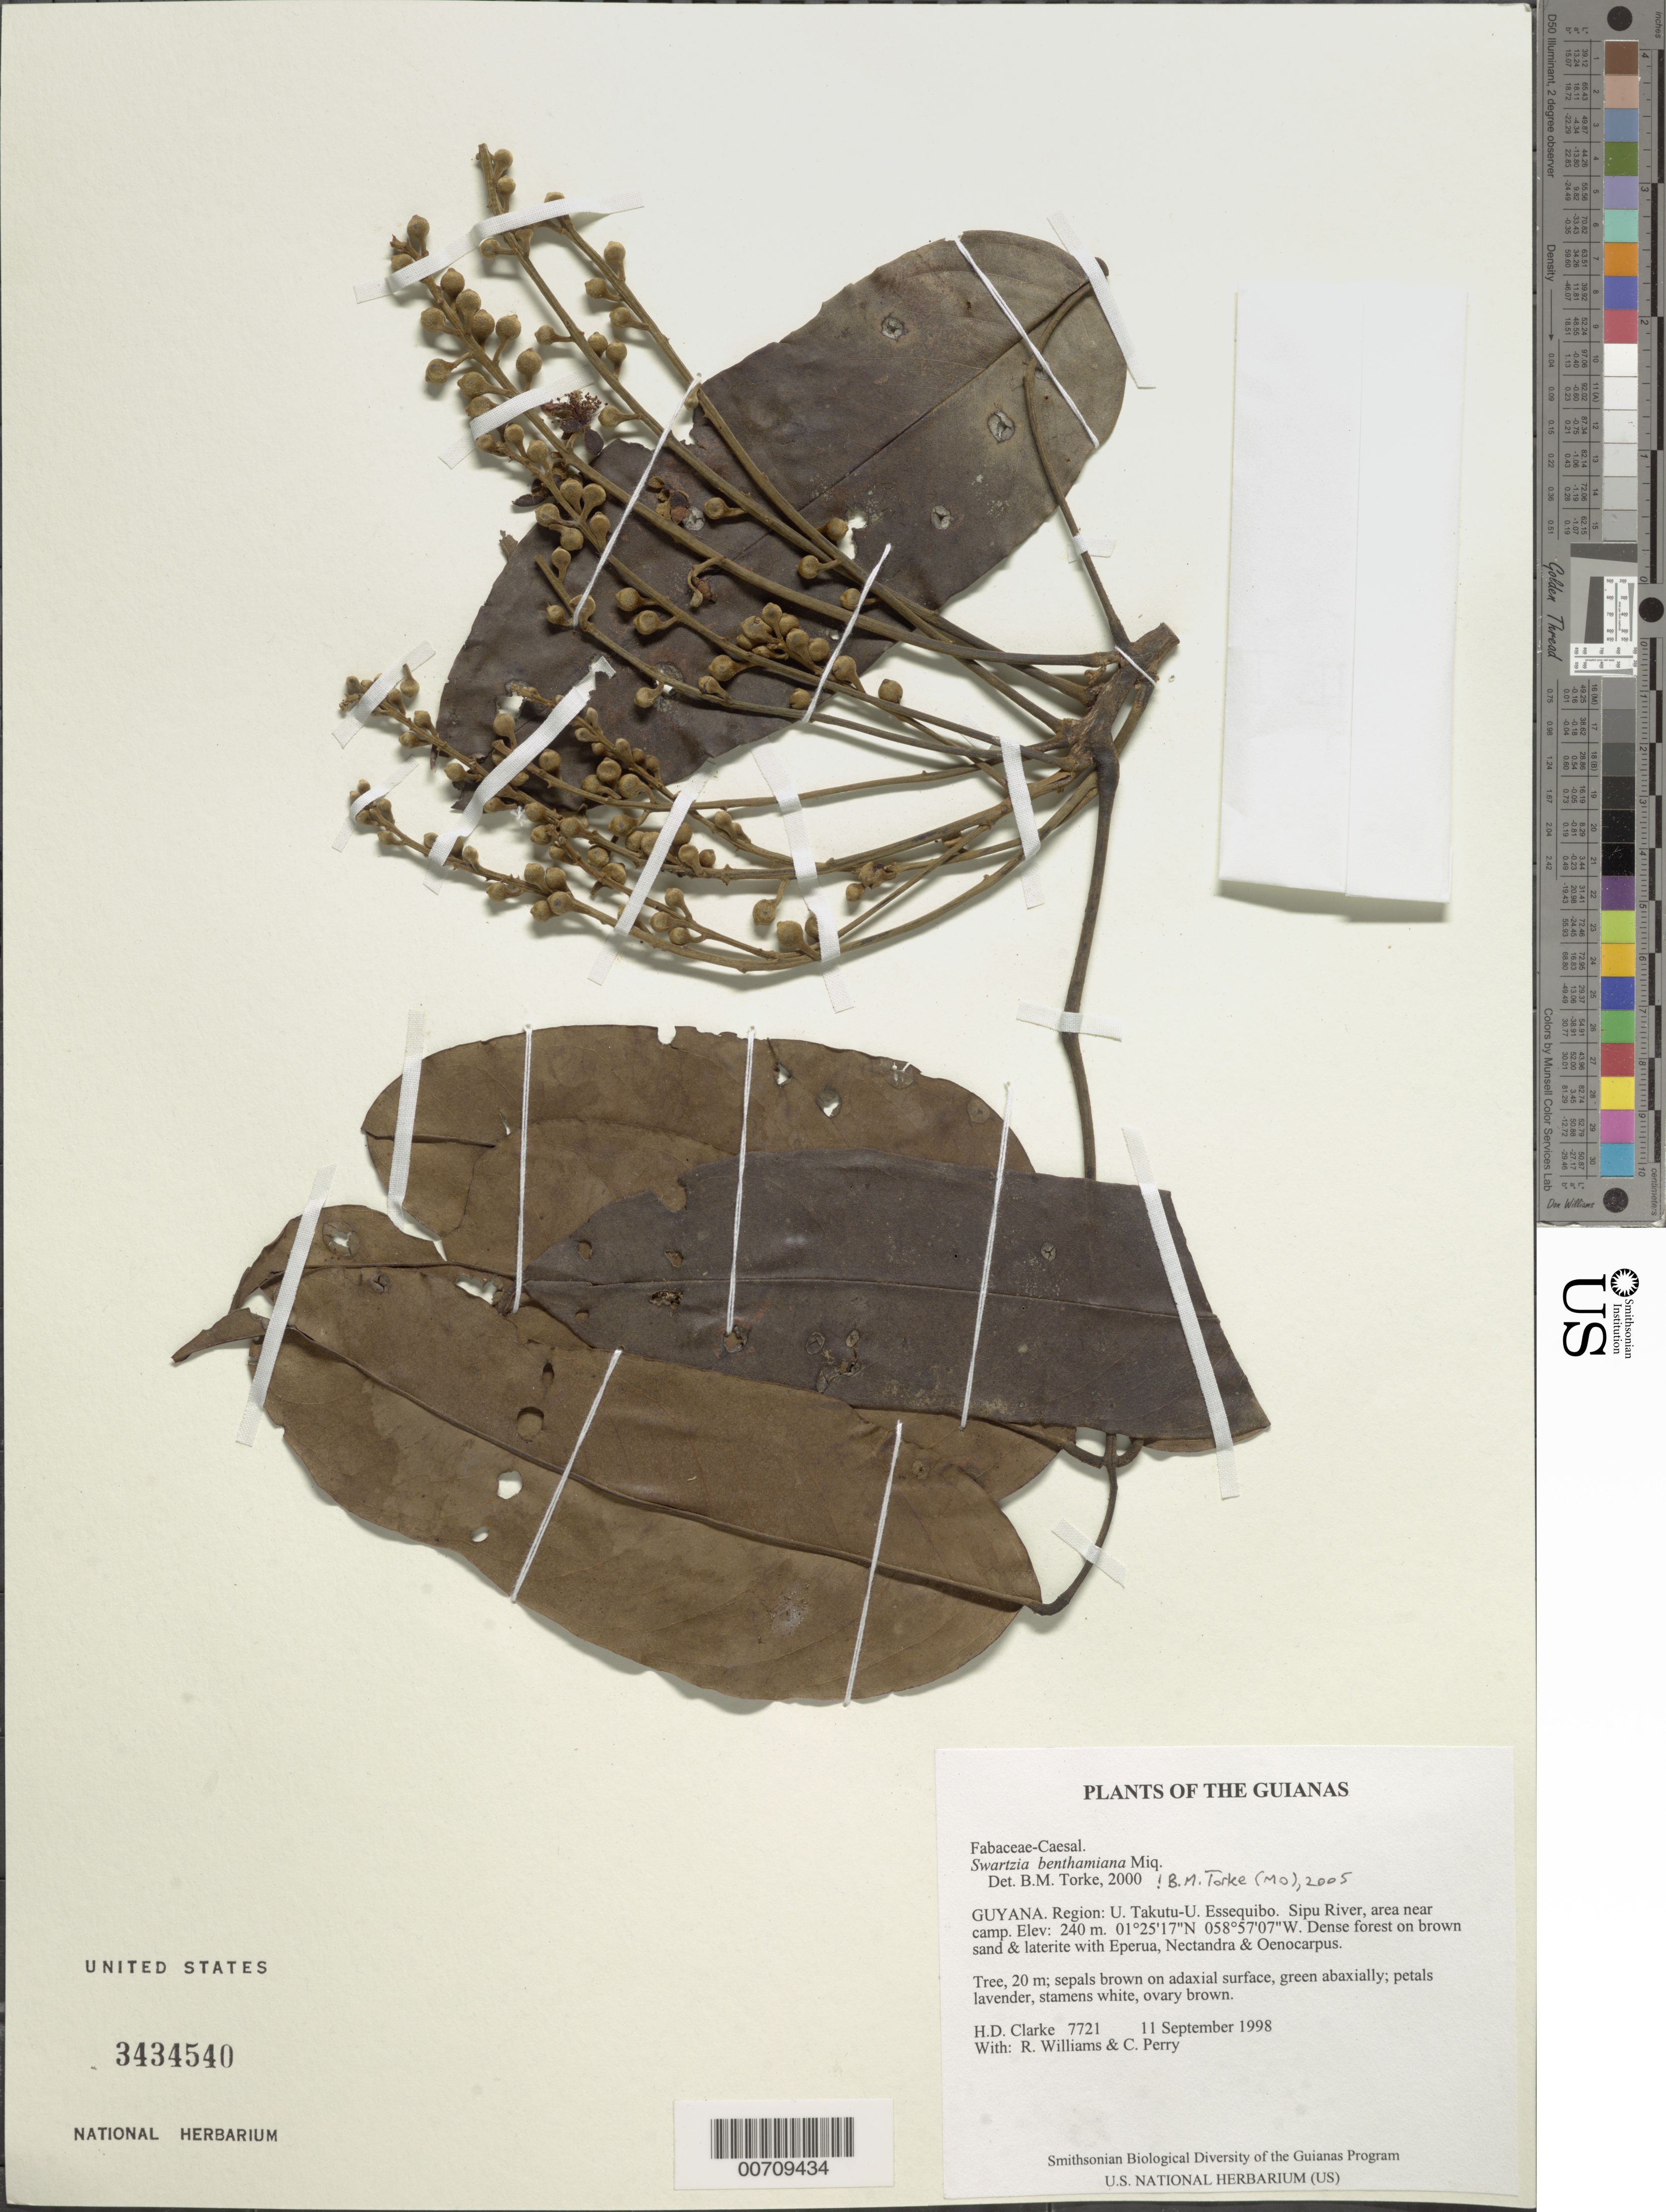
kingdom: Plantae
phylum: Tracheophyta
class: Magnoliopsida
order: Fabales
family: Fabaceae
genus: Swartzia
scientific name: Swartzia benthamiana var. benthamiana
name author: Miq.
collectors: H. D. Clarke, R. Williams & C. Perry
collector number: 7721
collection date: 1998-09-11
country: Guyana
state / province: U. Takutu-U. Essequibo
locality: Sipu River, area near camp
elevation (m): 240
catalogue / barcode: US 3434540